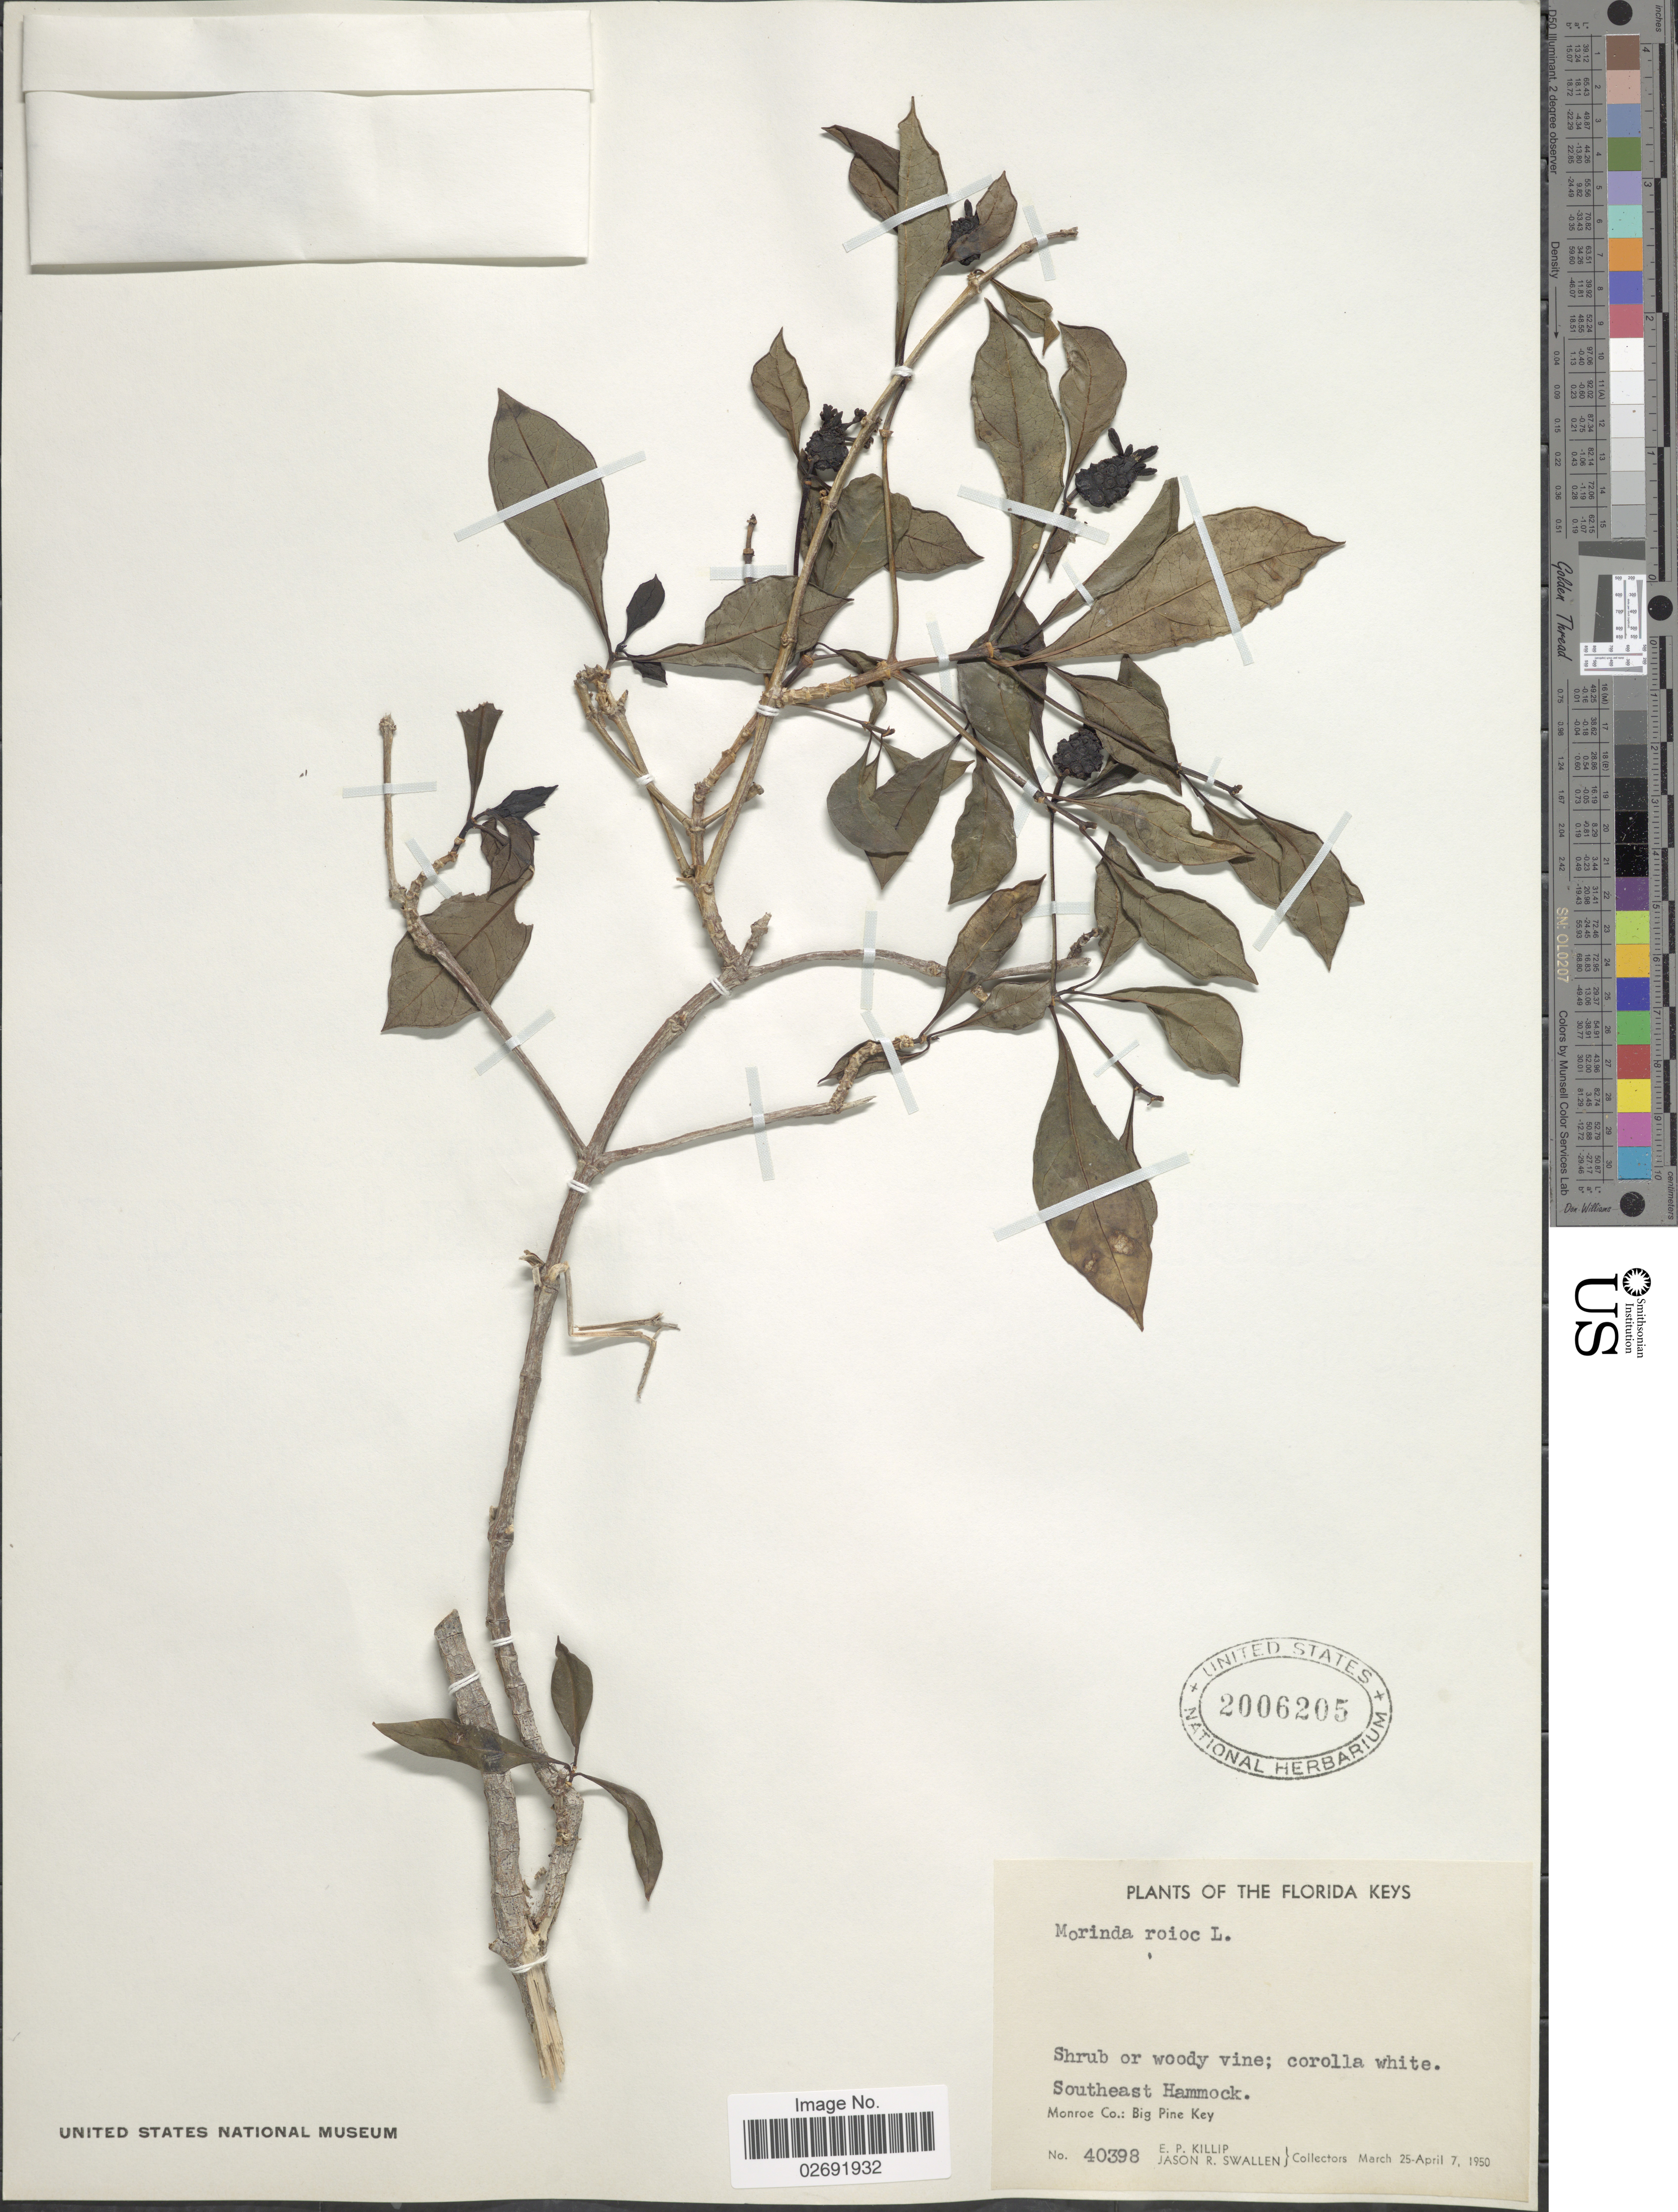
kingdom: Plantae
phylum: Tracheophyta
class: Magnoliopsida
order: Gentianales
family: Rubiaceae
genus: Morinda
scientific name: Morinda royoc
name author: L.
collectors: E. P. Killip & J. R. Swallen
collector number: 40398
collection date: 1950-03-25/1950-04-07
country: United States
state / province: Florida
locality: The Florida Keys, Southeast Hammock, Monroe Co: Big Pine Key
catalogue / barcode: US 2006205